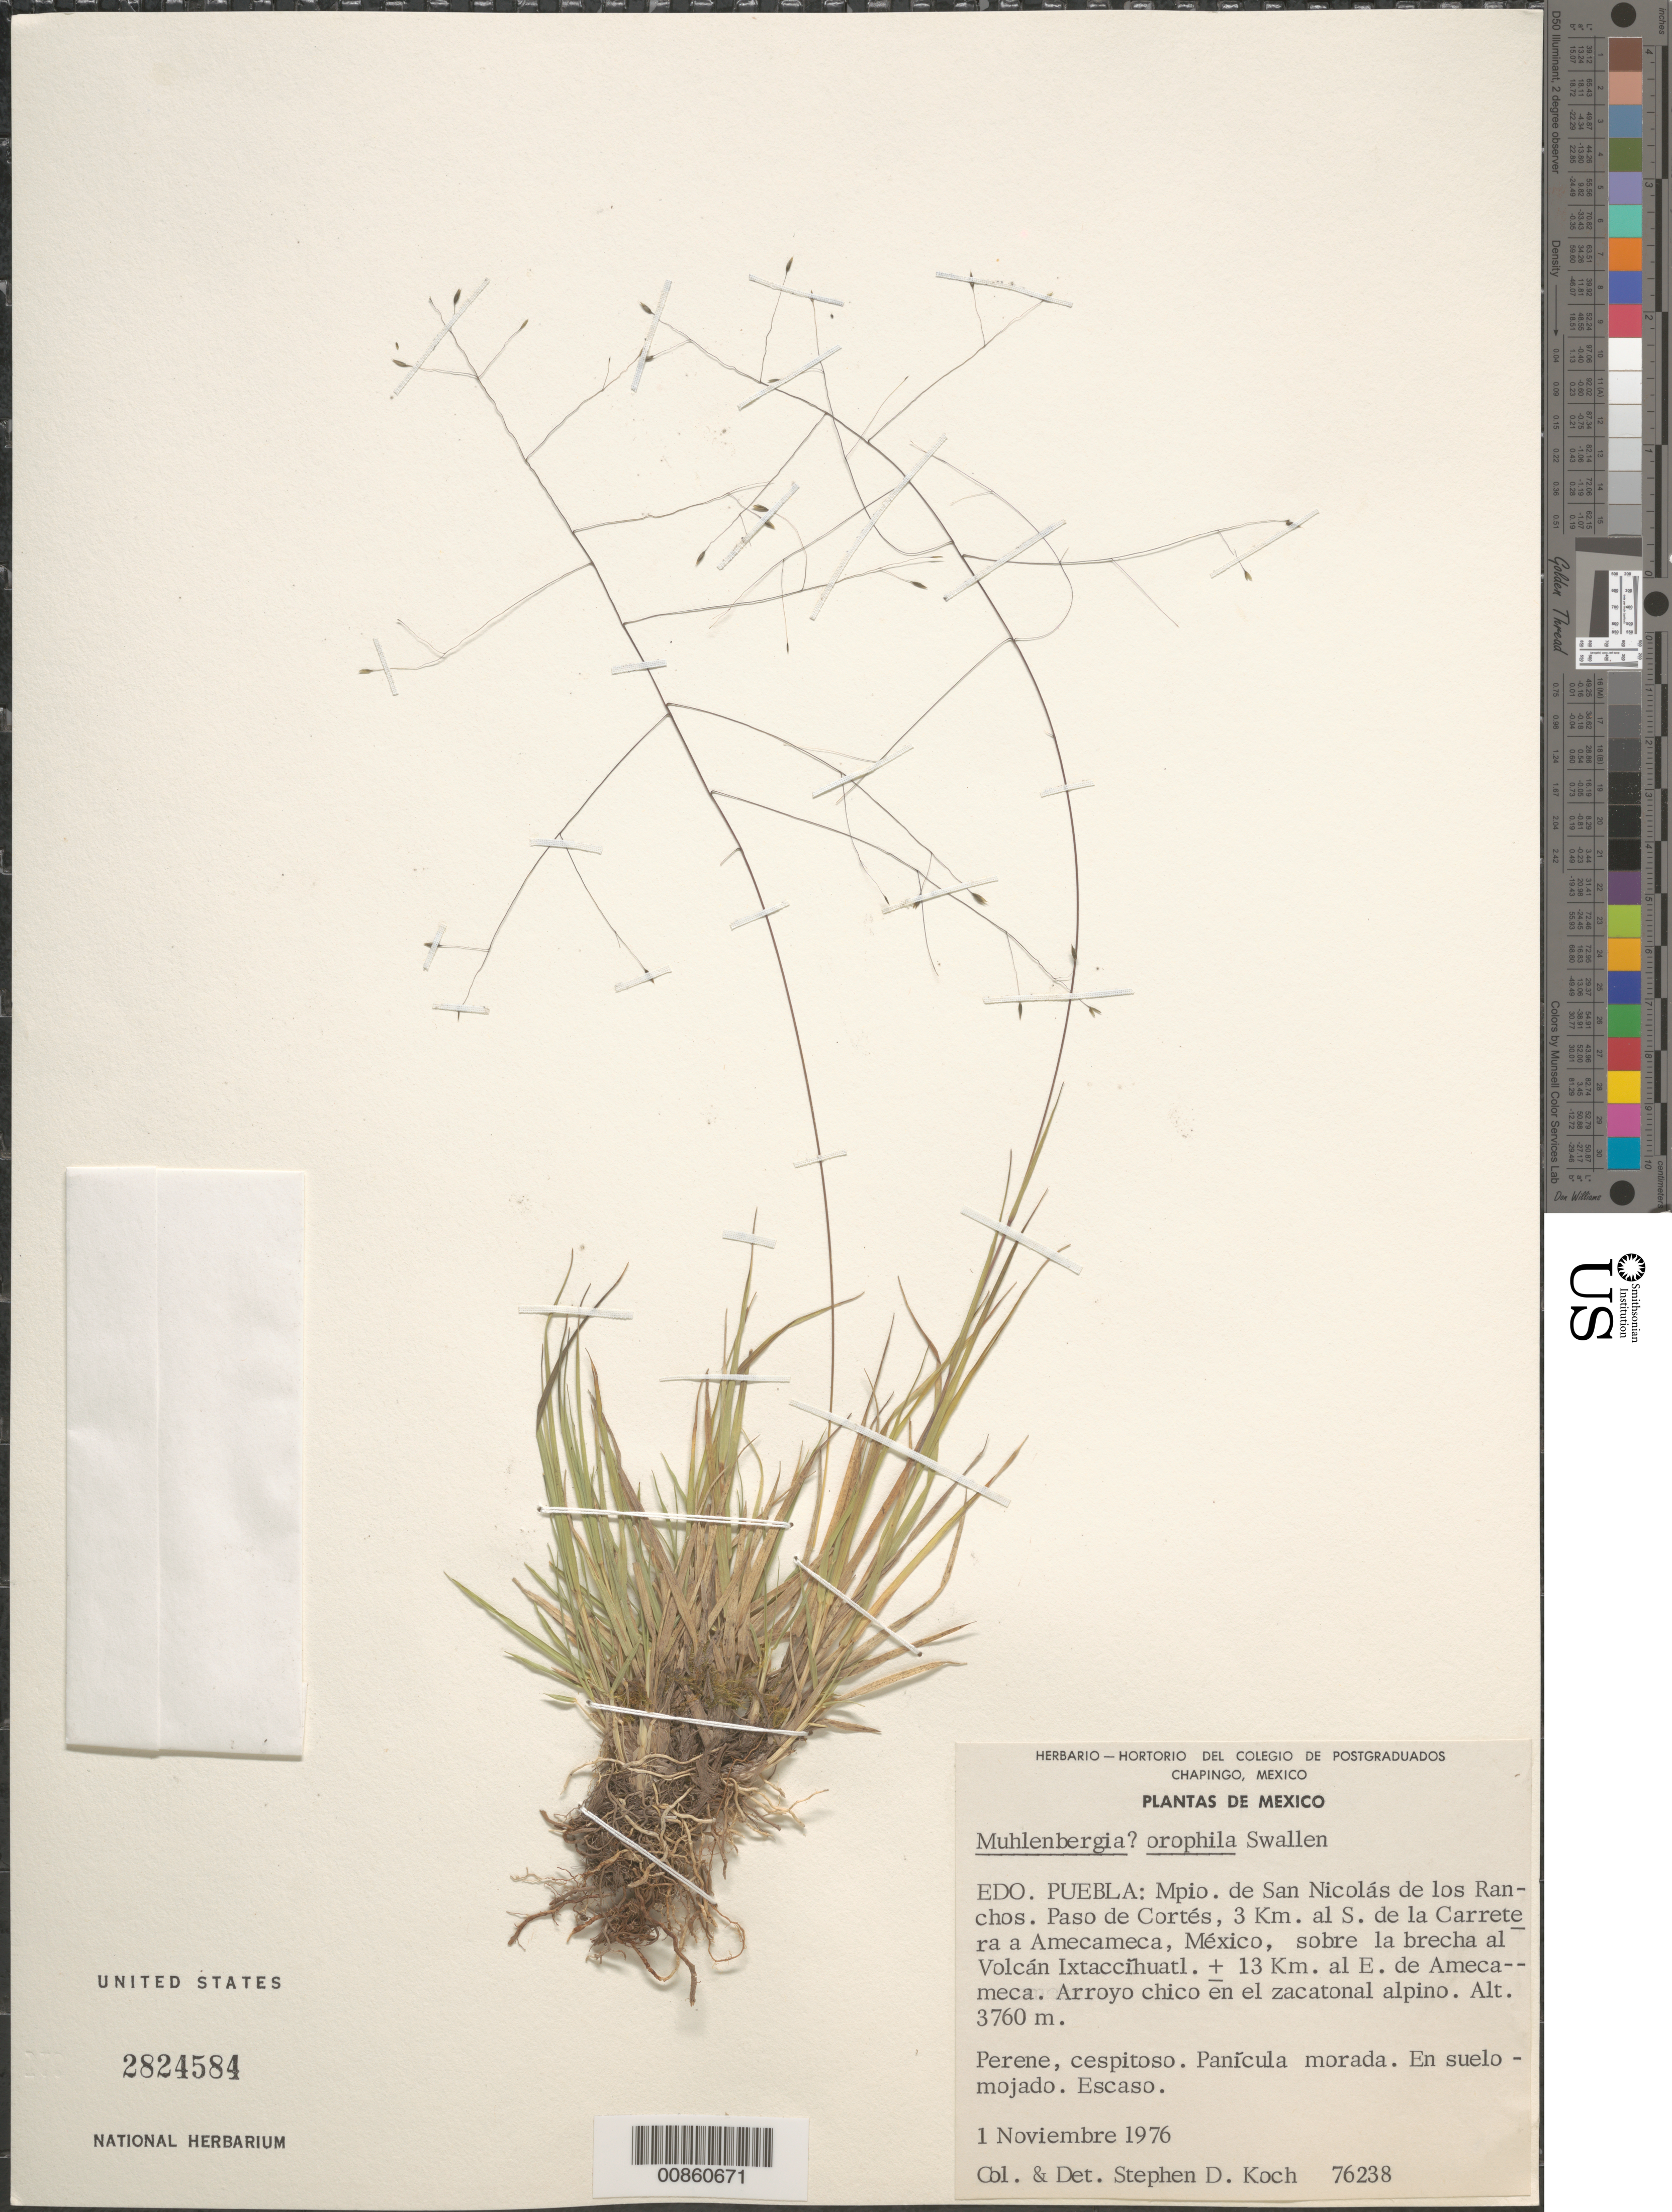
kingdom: Plantae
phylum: Tracheophyta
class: Liliopsida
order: Poales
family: Poaceae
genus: Muhlenbergia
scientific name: Muhlenbergia orophila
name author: Swallen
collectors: S. D. Koch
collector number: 76238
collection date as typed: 01 Nov 1976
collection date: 1976-11-01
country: Mexico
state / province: México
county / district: an Nicolas de los Ranchos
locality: Paso de Cortés, 3 km al E de Amecameca, mpio. San Nicolás de los Ranchos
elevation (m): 3760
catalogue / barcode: US 2824584